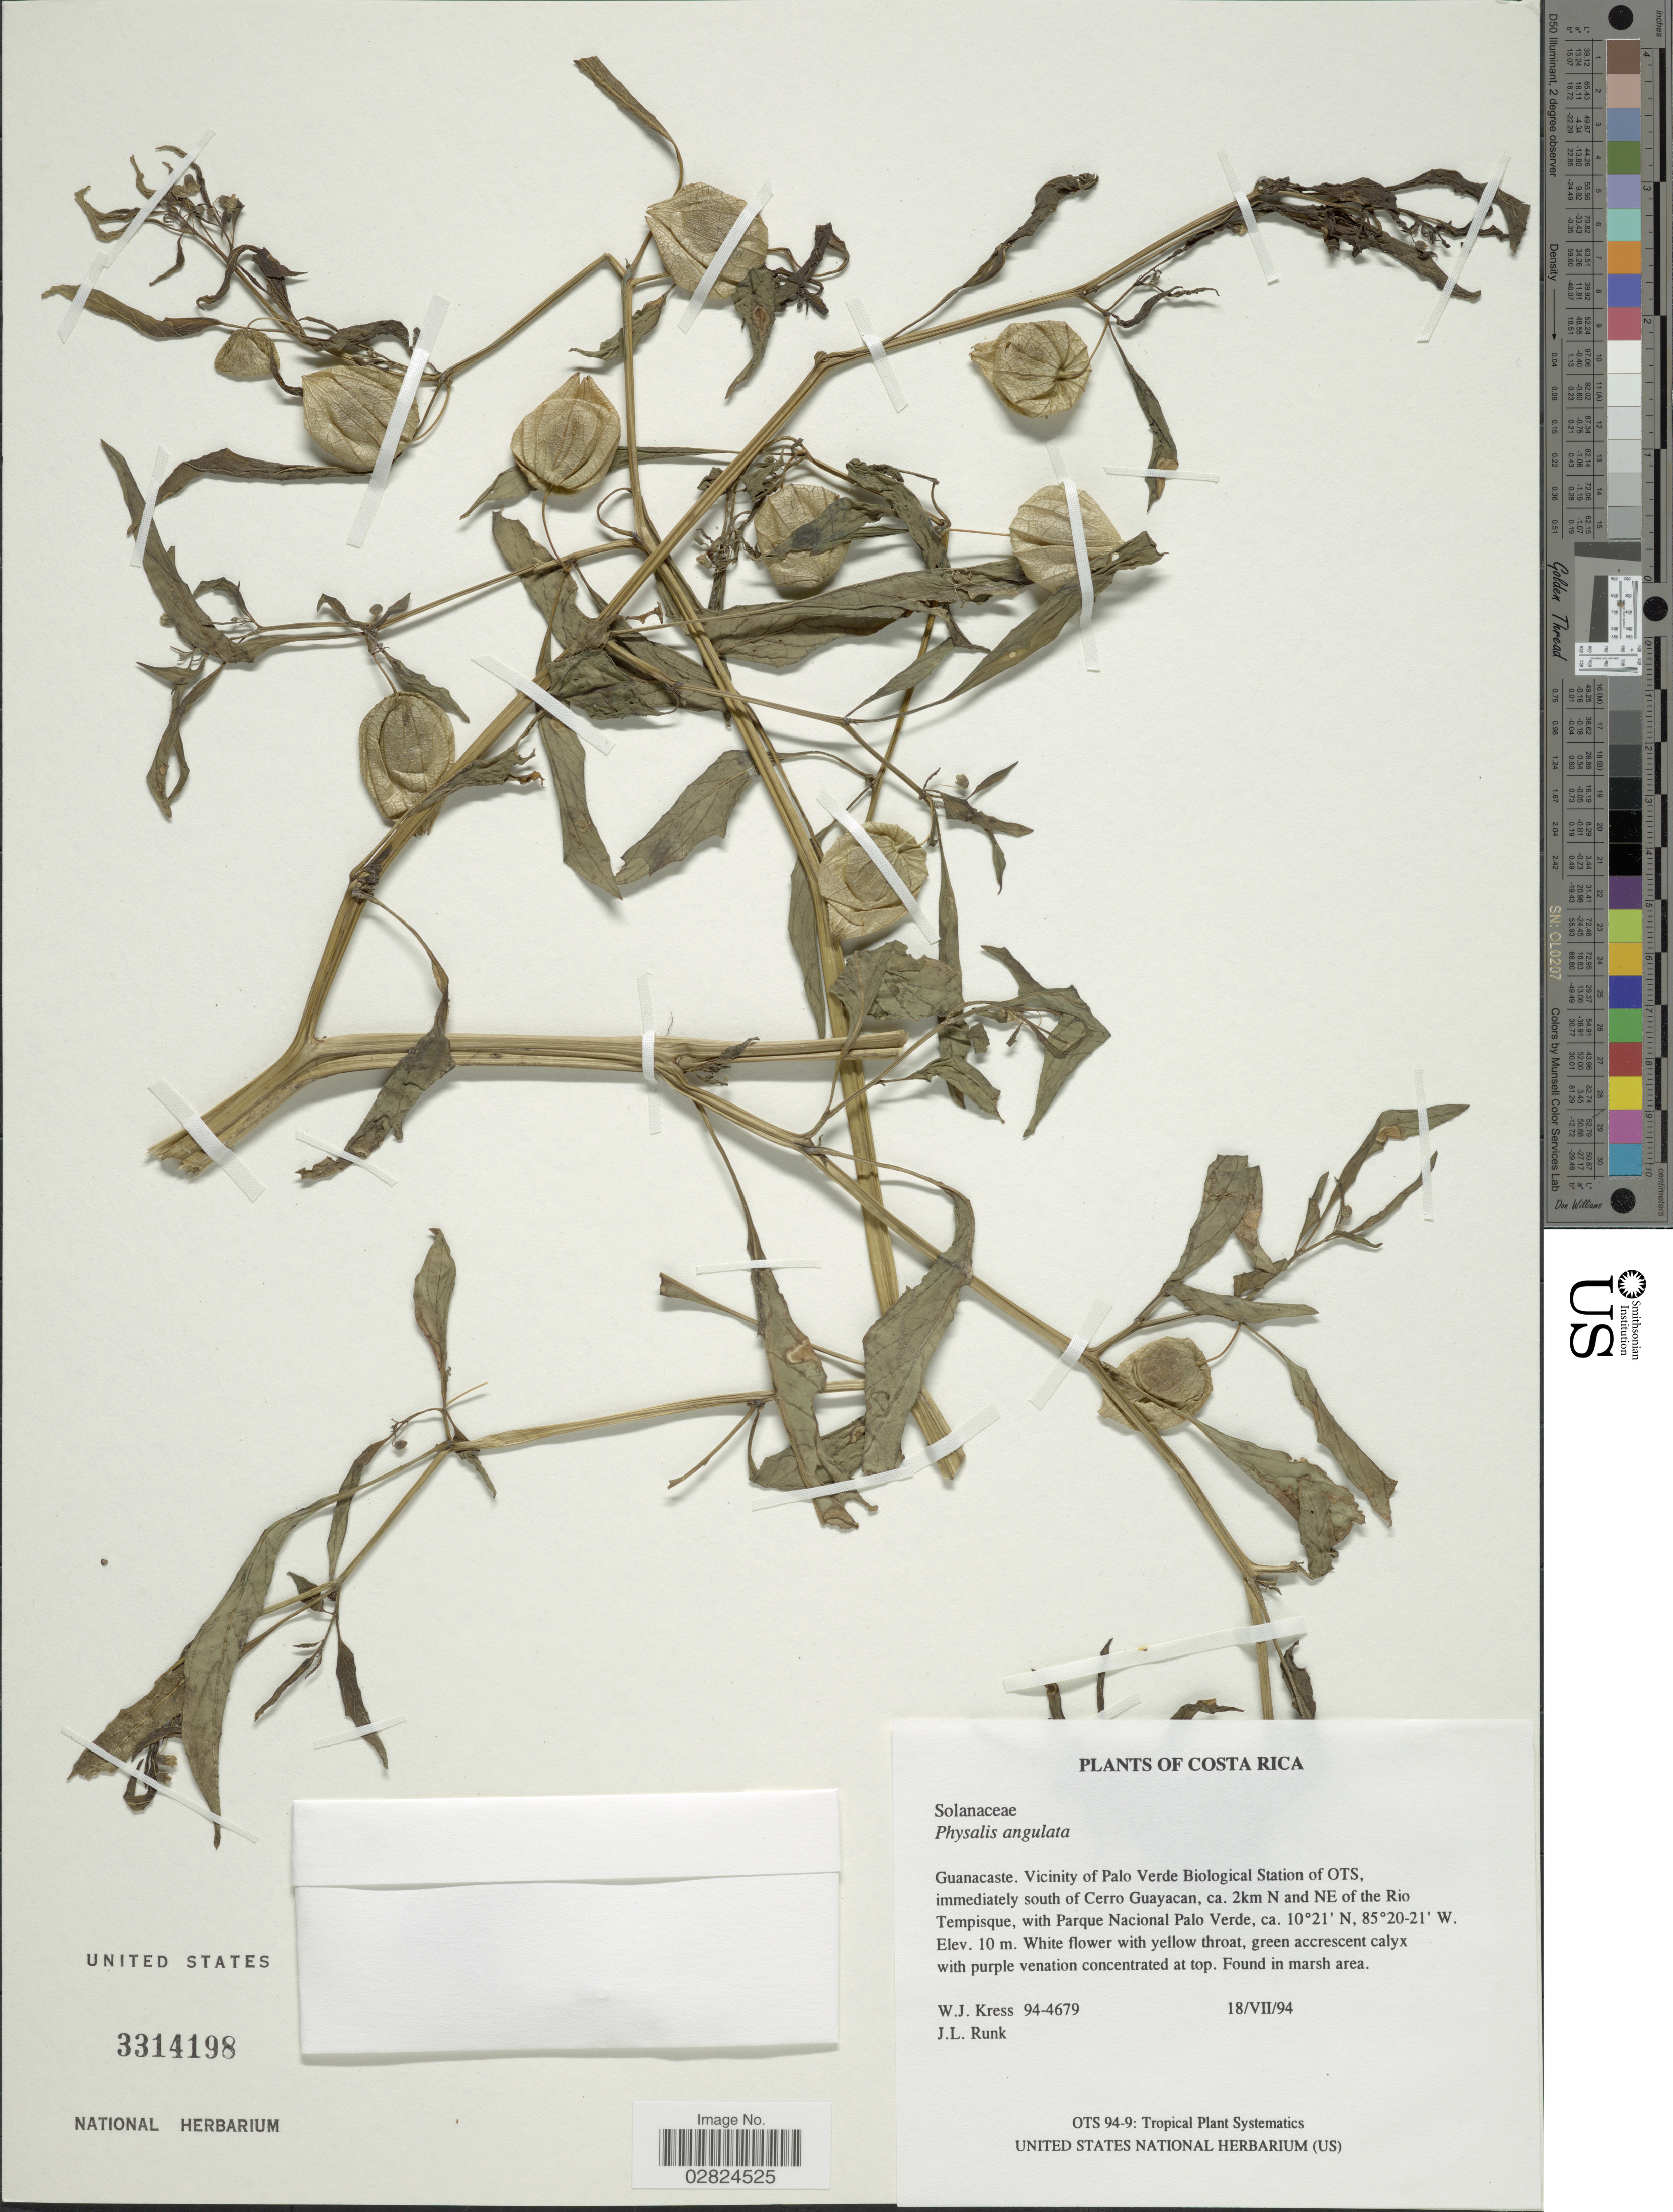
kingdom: Plantae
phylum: Tracheophyta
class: Magnoliopsida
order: Solanales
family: Solanaceae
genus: Physalis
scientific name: Physalis angulata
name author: L.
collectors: W. J. Kress & Runk, J. L.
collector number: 94-4679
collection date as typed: Transcribed d/m/y: 18/7/94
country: Costa Rica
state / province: Guanacaste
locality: Vicinity of Palo Verde Biological Station of OTS, immediately south of Cerro Guayacan, ca. 2 km N and NE of the Rio Tempisque, with Parque Nacional Palo Verde.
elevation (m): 10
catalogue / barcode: US 3314198